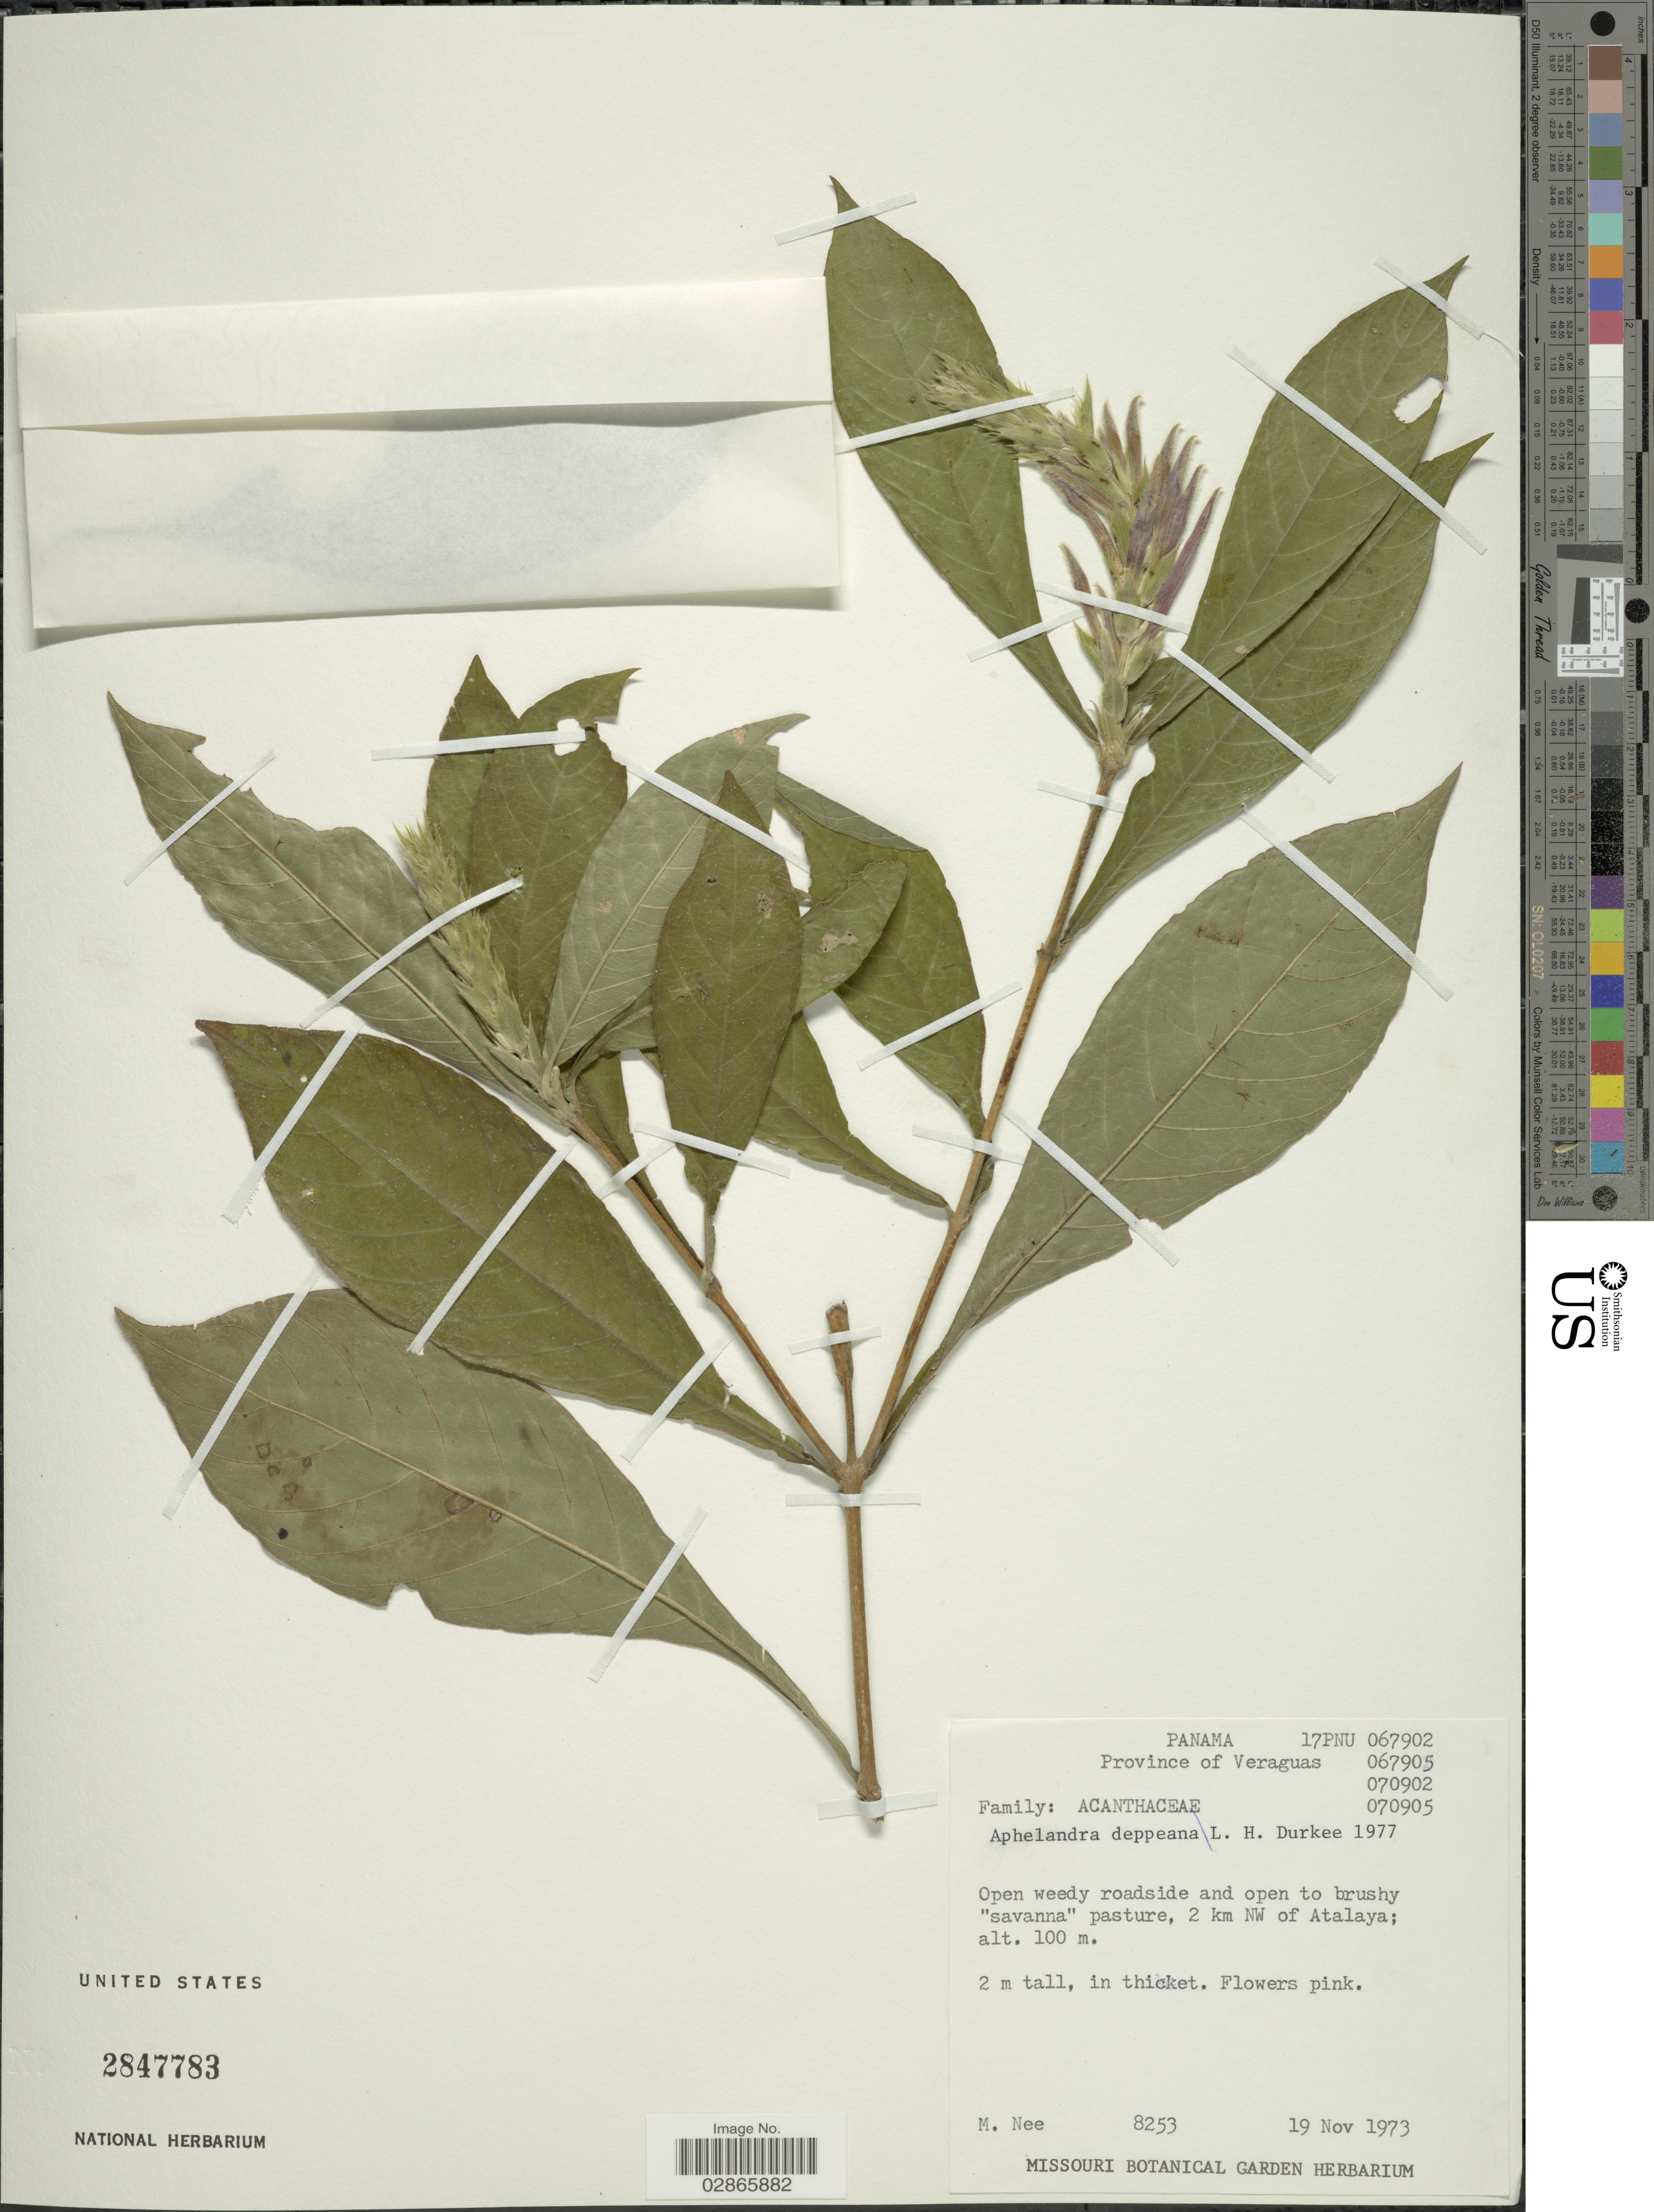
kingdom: Plantae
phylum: Tracheophyta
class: Magnoliopsida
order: Lamiales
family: Acanthaceae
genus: Aphelandra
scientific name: Aphelandra deppeana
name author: Schltdl. & Cham.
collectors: M. Nee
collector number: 8253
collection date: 1973-11-19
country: Panama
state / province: Veraguas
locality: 2 km NW of Atalaya.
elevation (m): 100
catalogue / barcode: US 2847783